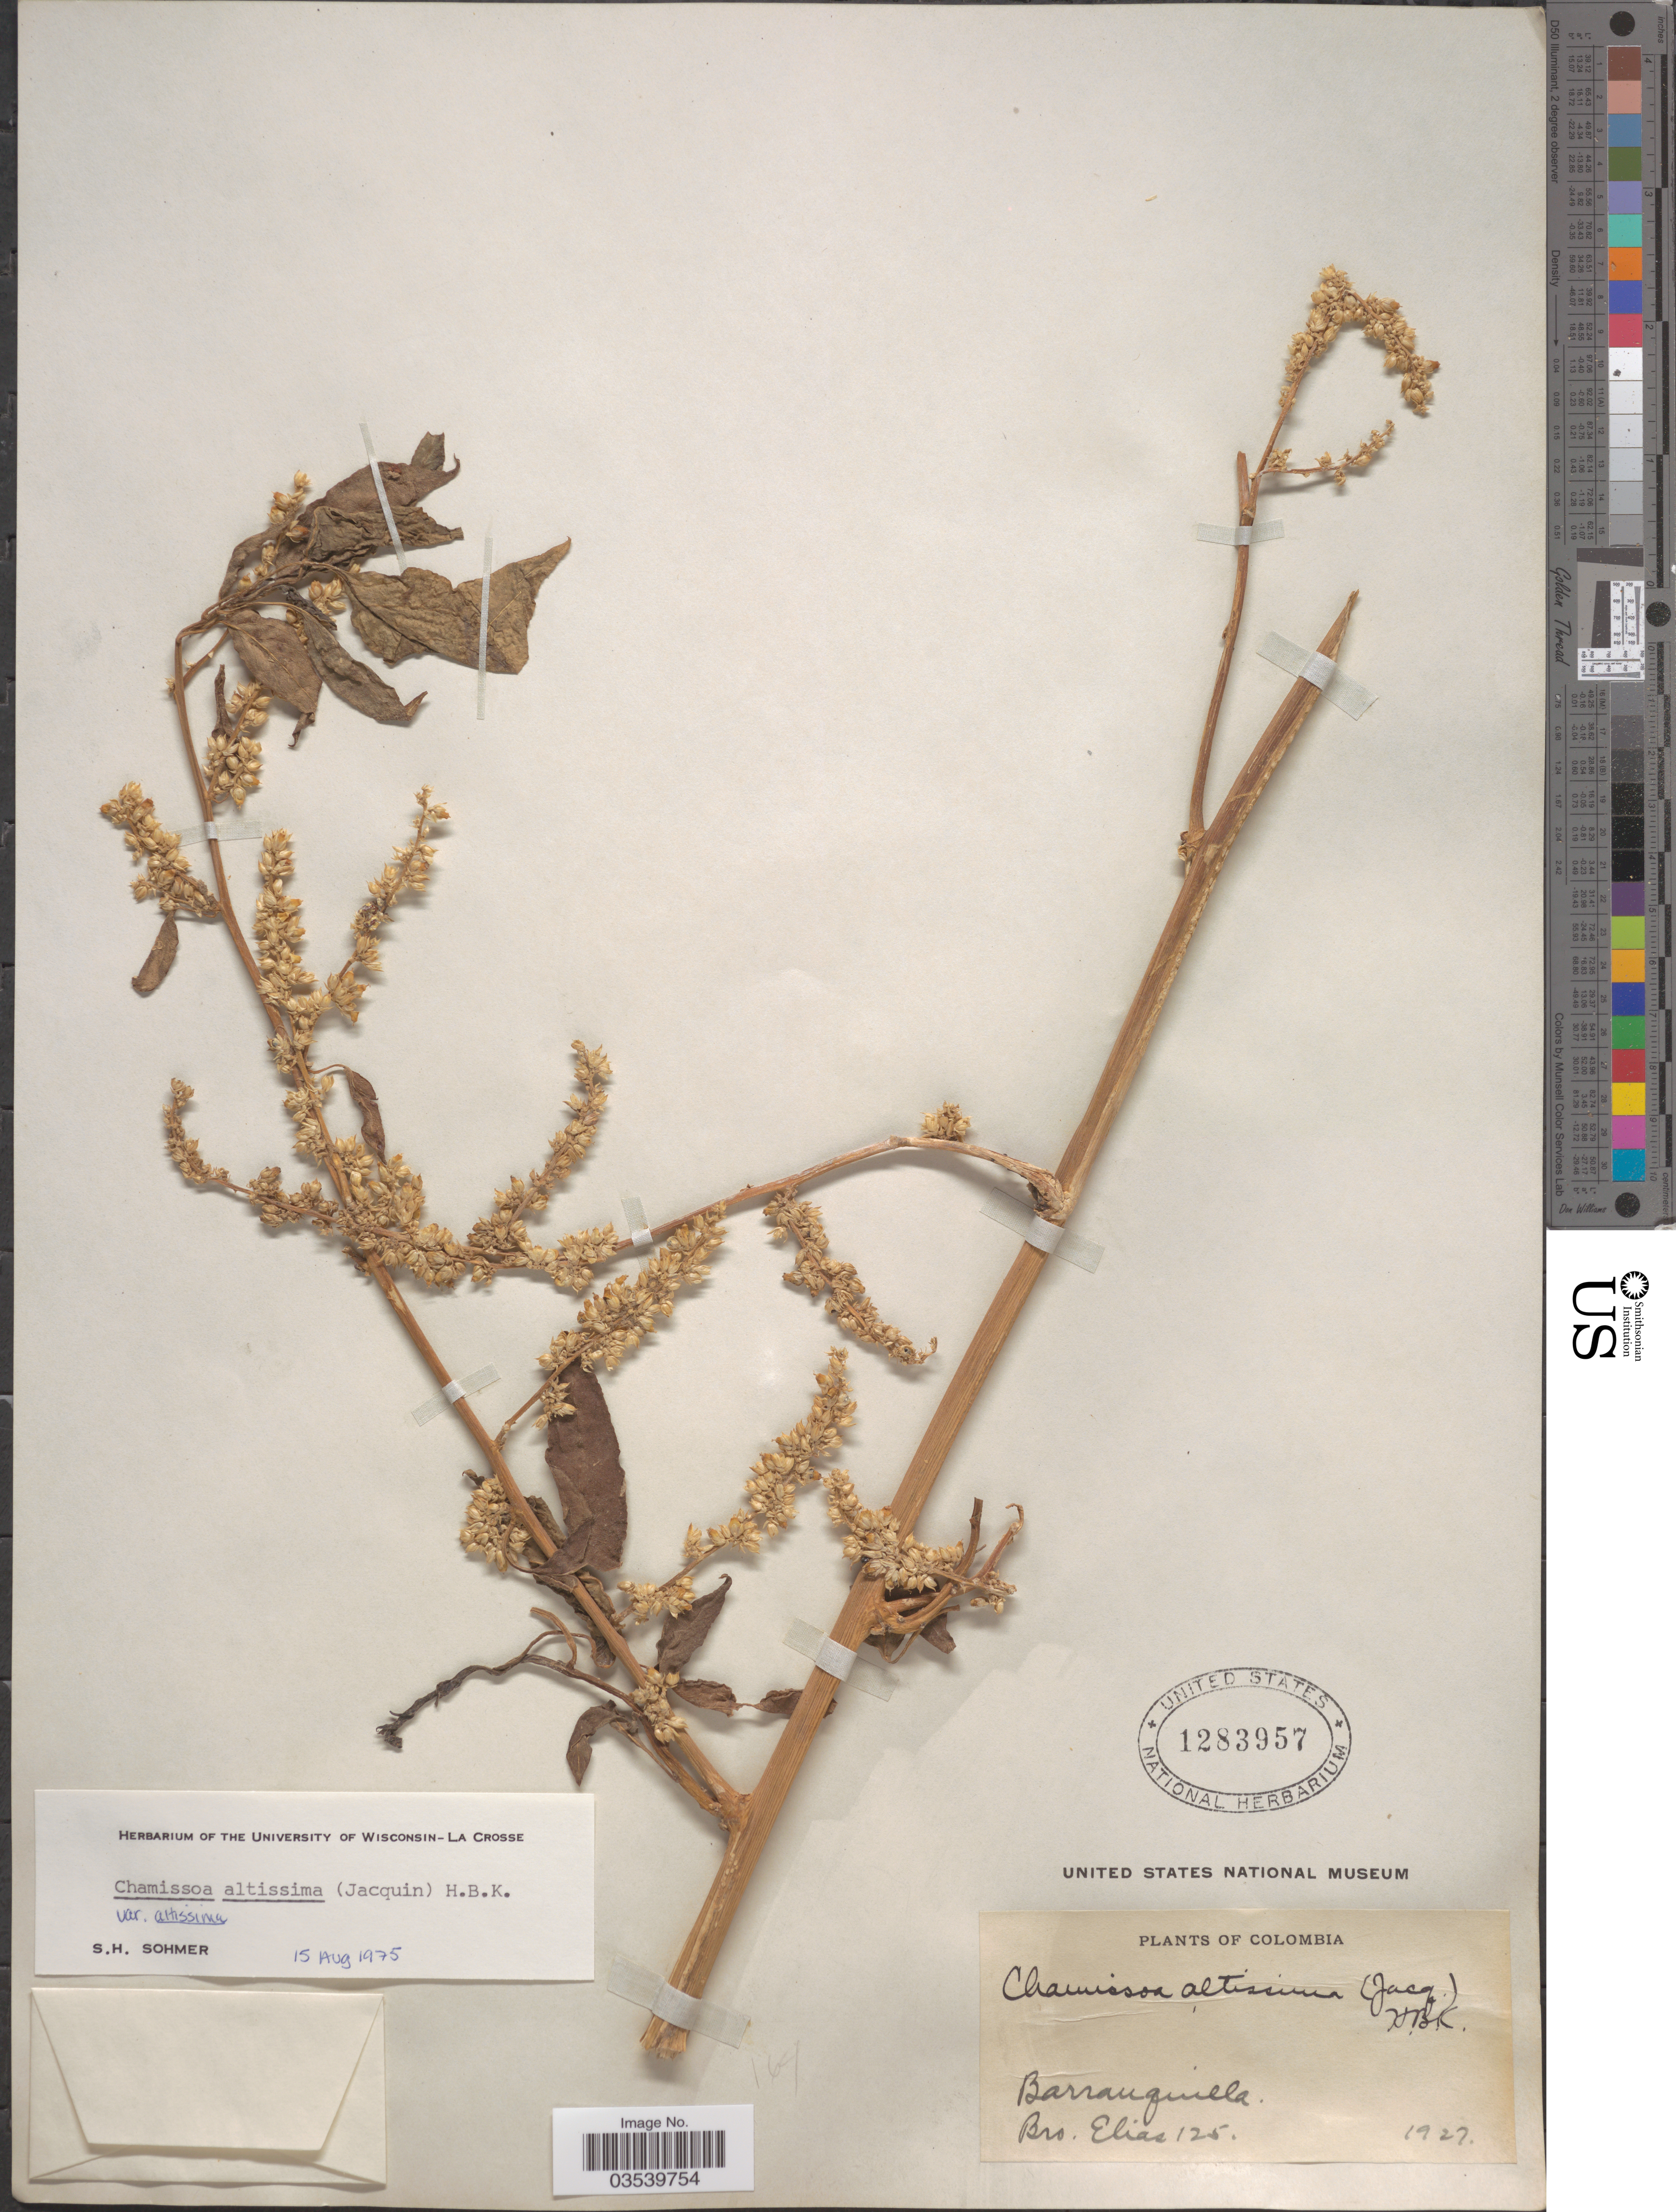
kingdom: Plantae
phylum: Tracheophyta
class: Magnoliopsida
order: Caryophyllales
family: Amaranthaceae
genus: Chamissoa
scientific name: Chamissoa altissima var. altissima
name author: (Jacq.) Kunth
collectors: Bro. Elias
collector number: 125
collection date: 1927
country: Colombia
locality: Barranquilla.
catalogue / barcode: US 1283957